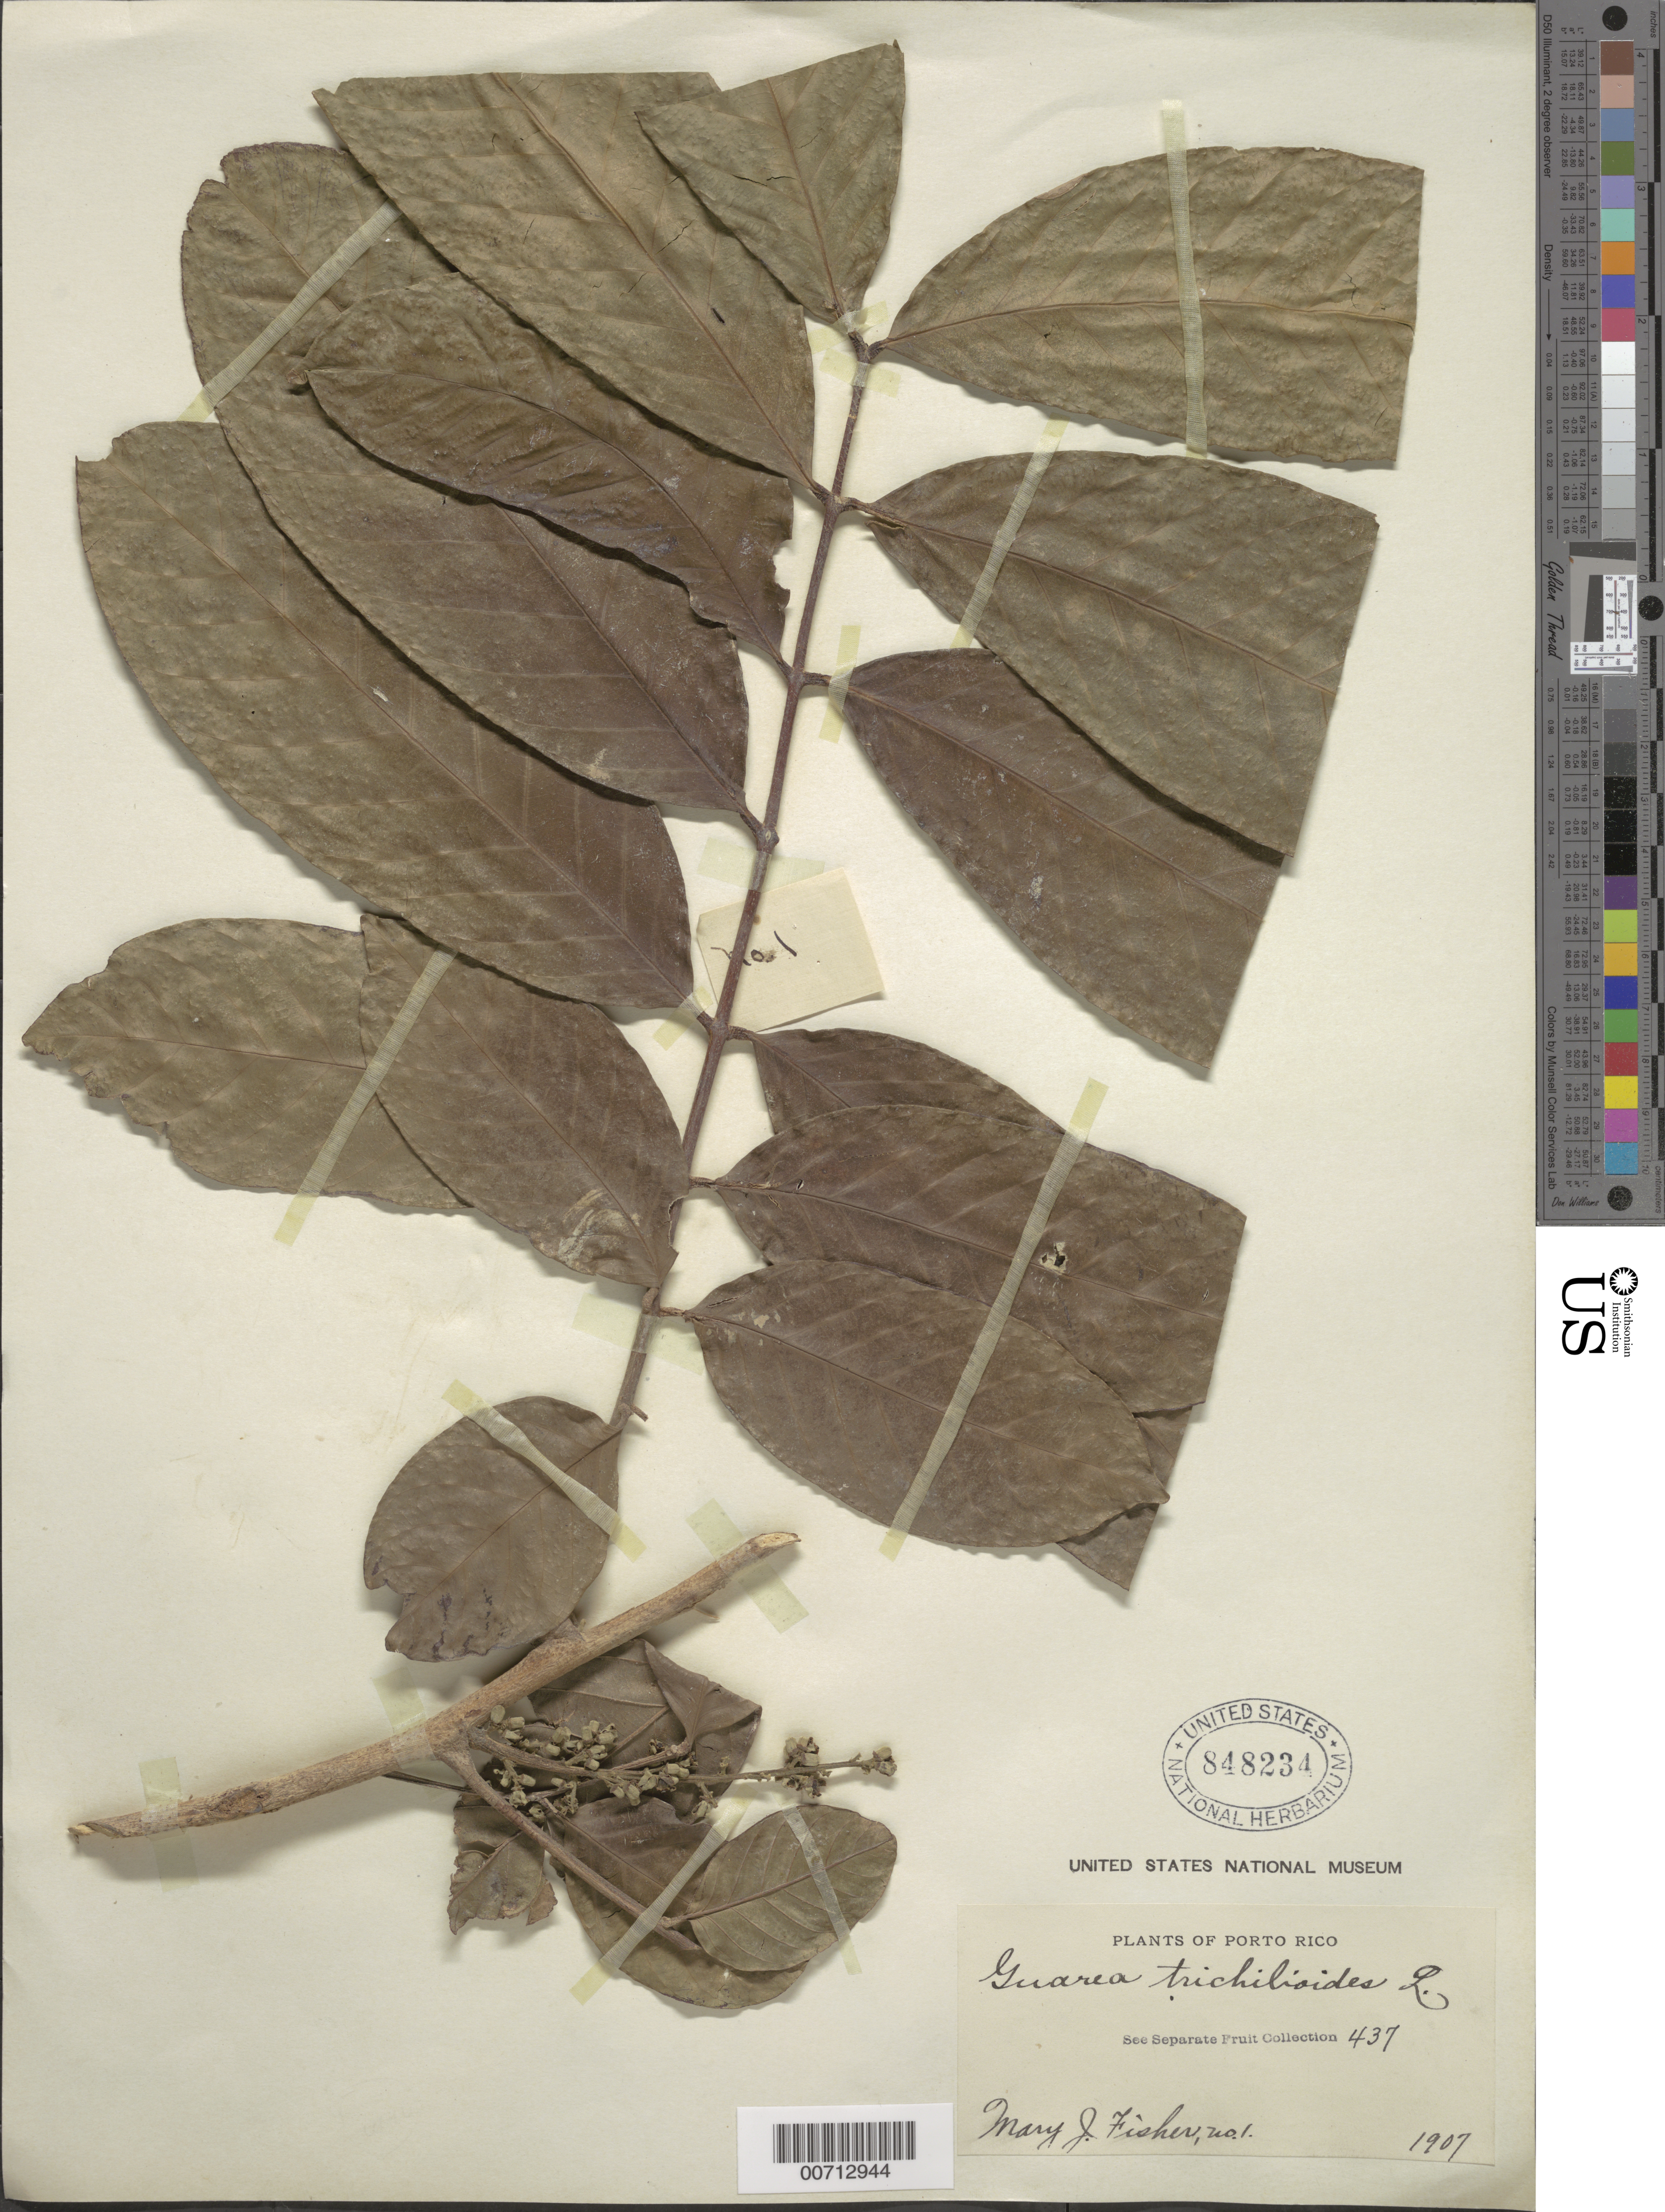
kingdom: Plantae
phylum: Tracheophyta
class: Magnoliopsida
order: Sapindales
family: Meliaceae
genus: Guarea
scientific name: Guarea trichilioides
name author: L.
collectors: M. J. Fisher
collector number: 1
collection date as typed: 1907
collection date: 1907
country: Puerto Rico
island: Greater Antilles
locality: Sierra de Naguabo ad Rio Blanco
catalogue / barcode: US 848234